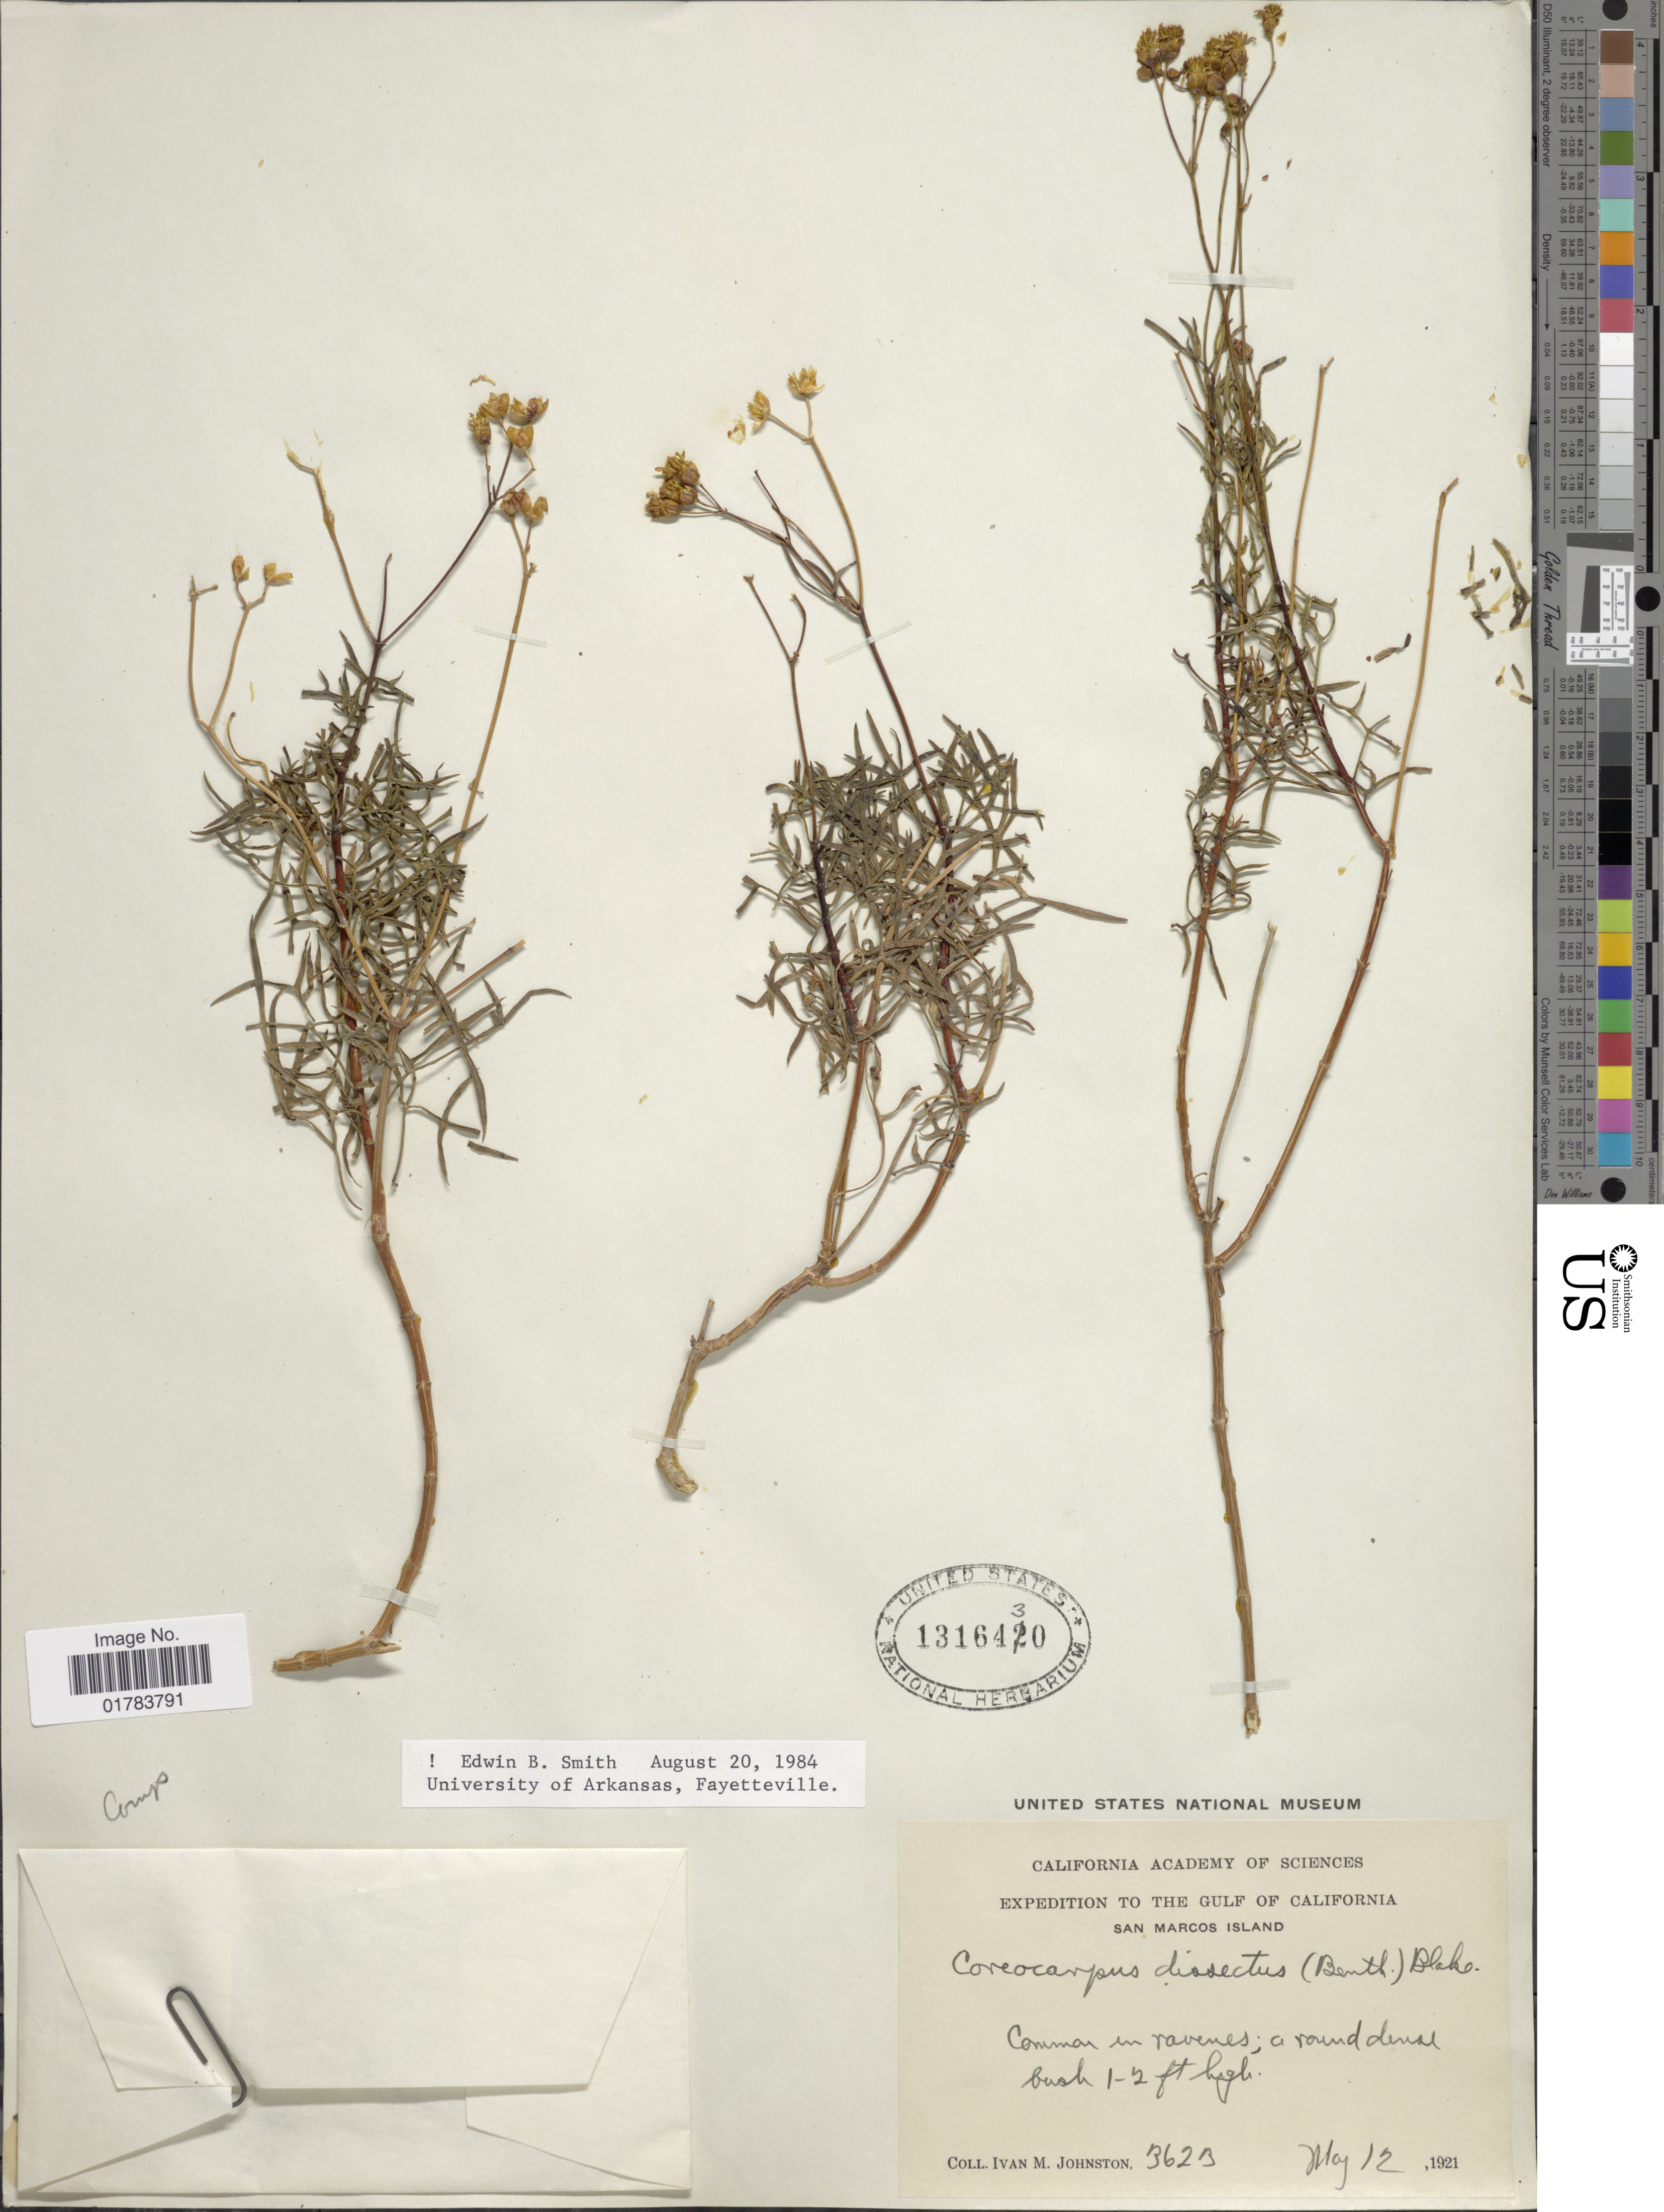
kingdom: Plantae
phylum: Tracheophyta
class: Magnoliopsida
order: Asterales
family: Asteraceae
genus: Coreocarpus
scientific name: Coreocarpus dissectus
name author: (Benth.) S.F. Blake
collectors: I.M. Johnston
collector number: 362B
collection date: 1921-05-12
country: Mexico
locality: The Gulf of California, San Marcos Island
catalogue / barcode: US 1316430